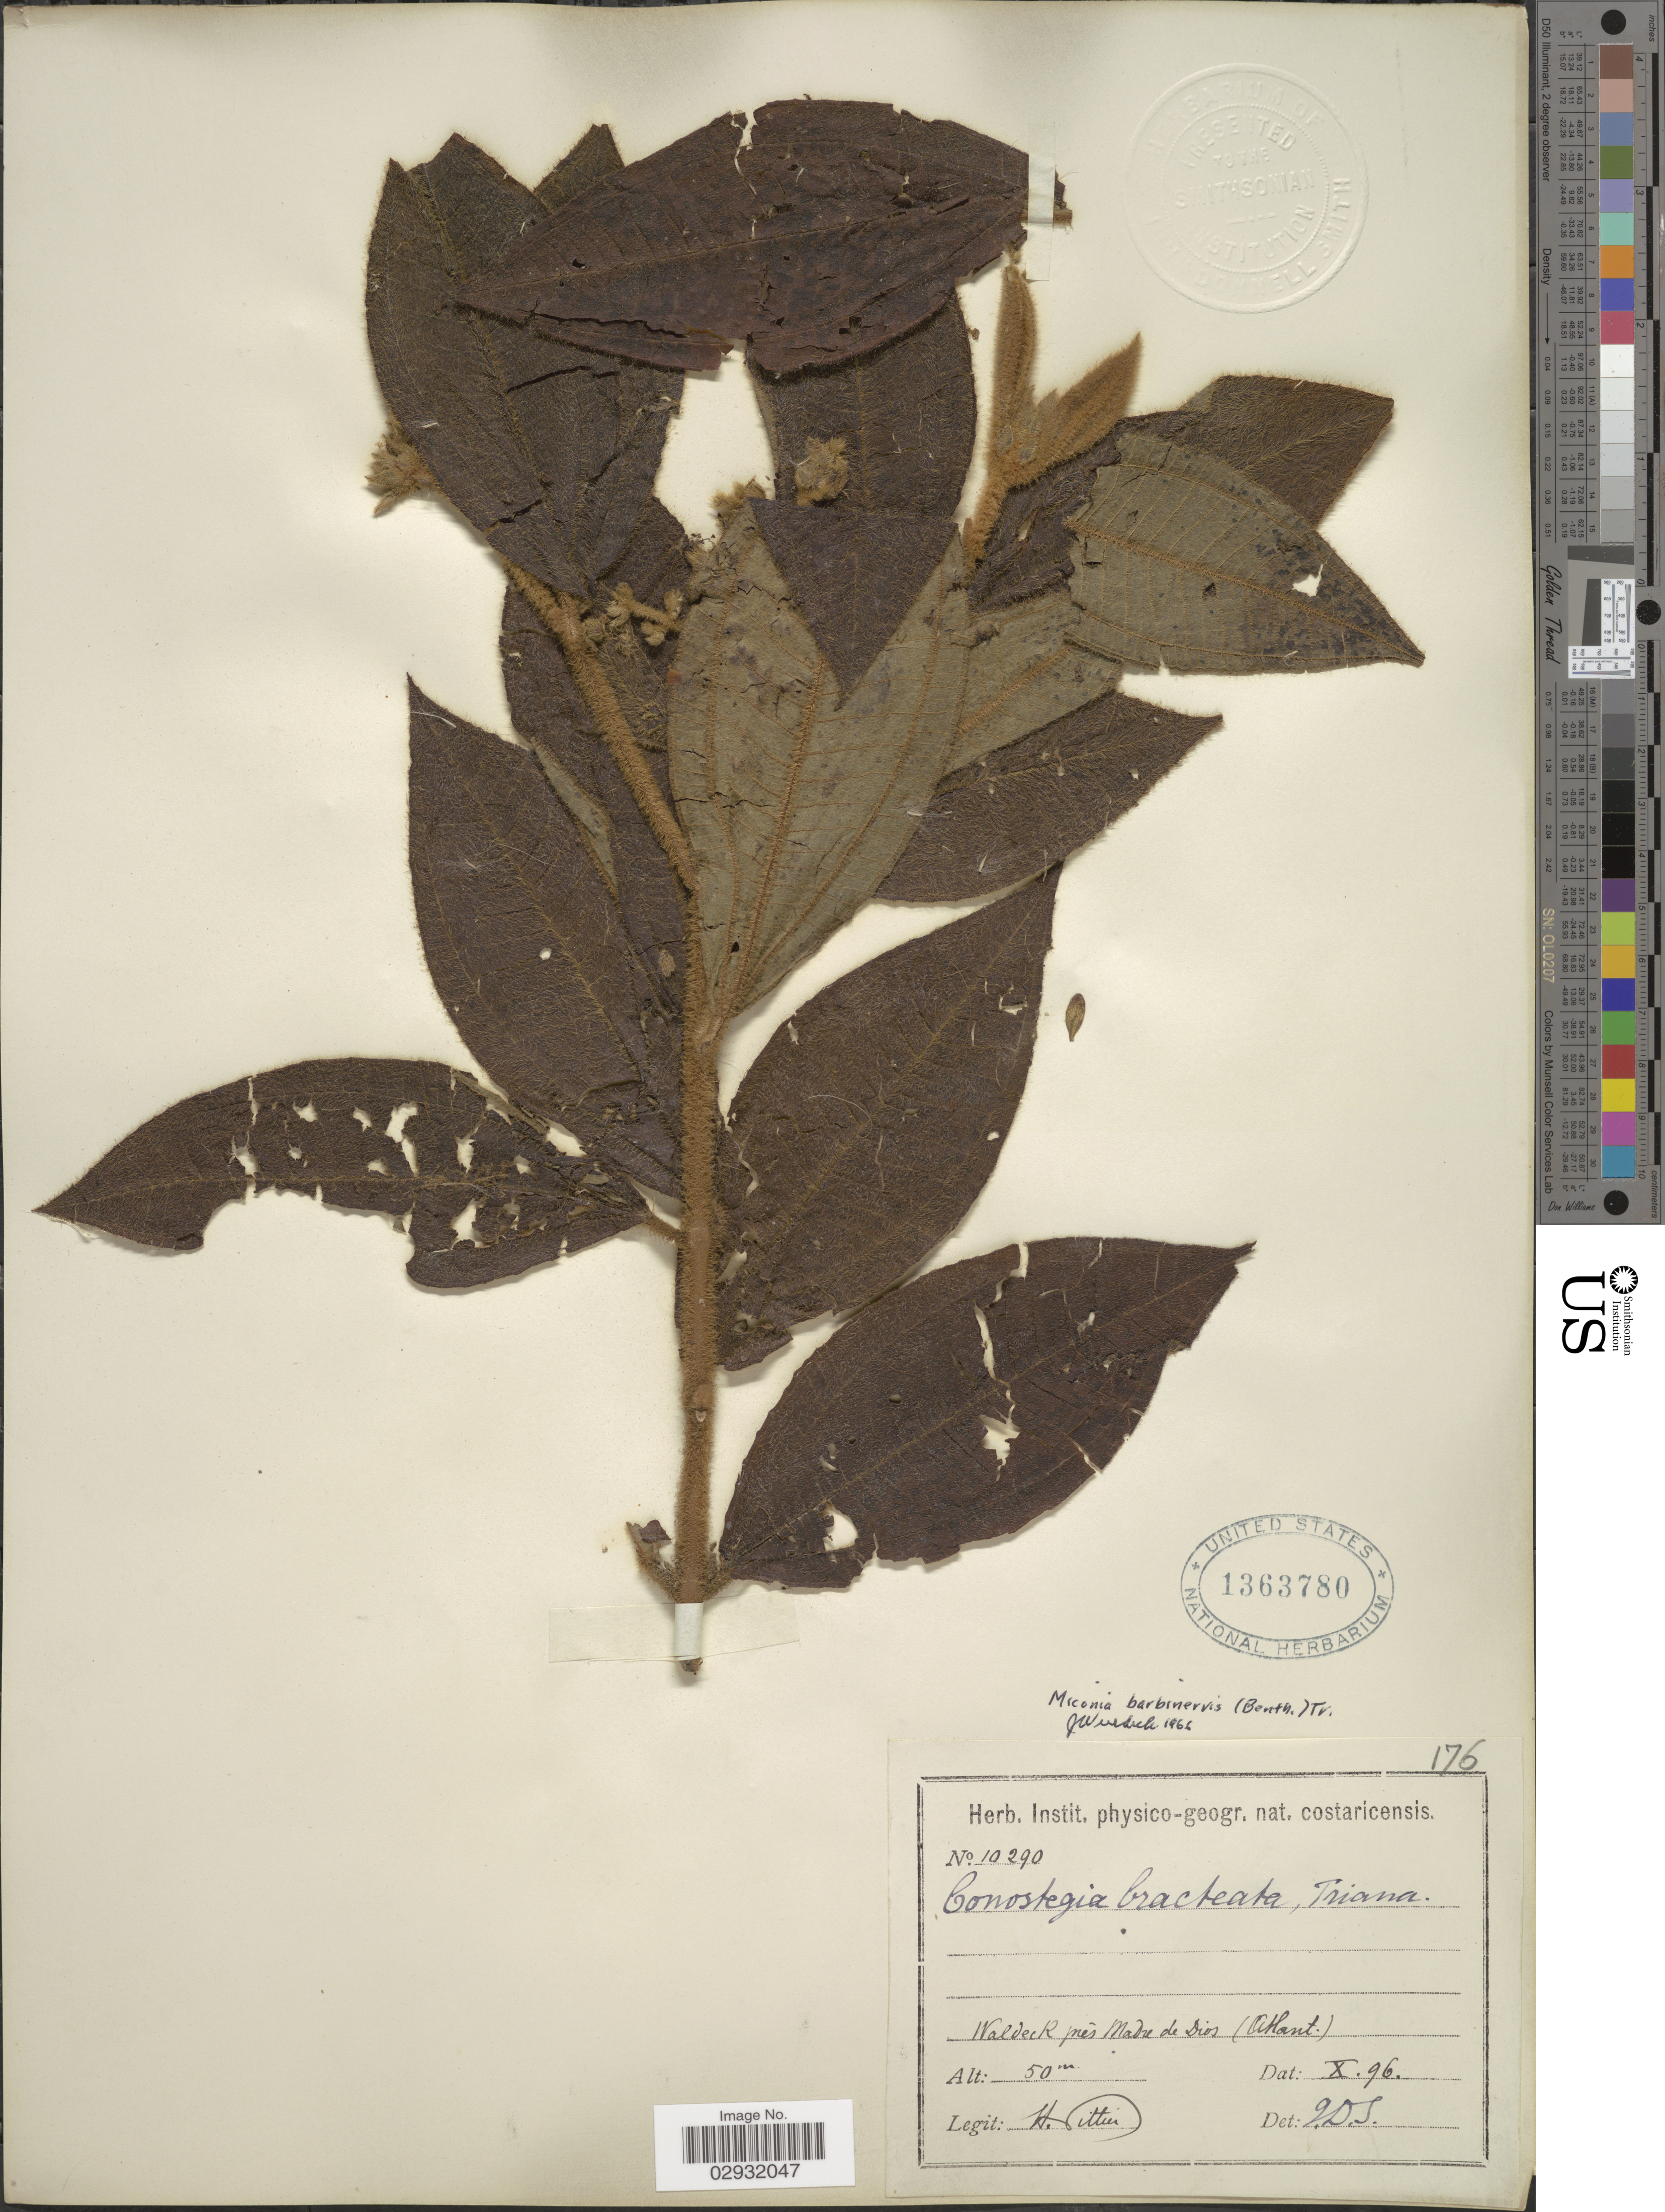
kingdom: Plantae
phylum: Tracheophyta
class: Magnoliopsida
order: Myrtales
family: Melastomataceae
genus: Miconia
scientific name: Miconia barbinervis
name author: (Benth.) Triana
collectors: H. F. Pittier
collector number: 10290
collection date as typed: Transcribed d/m/y: /10/96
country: Costa Rica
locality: Waldeck près Madre de Dios (Atlant.).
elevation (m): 50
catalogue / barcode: US 1363780